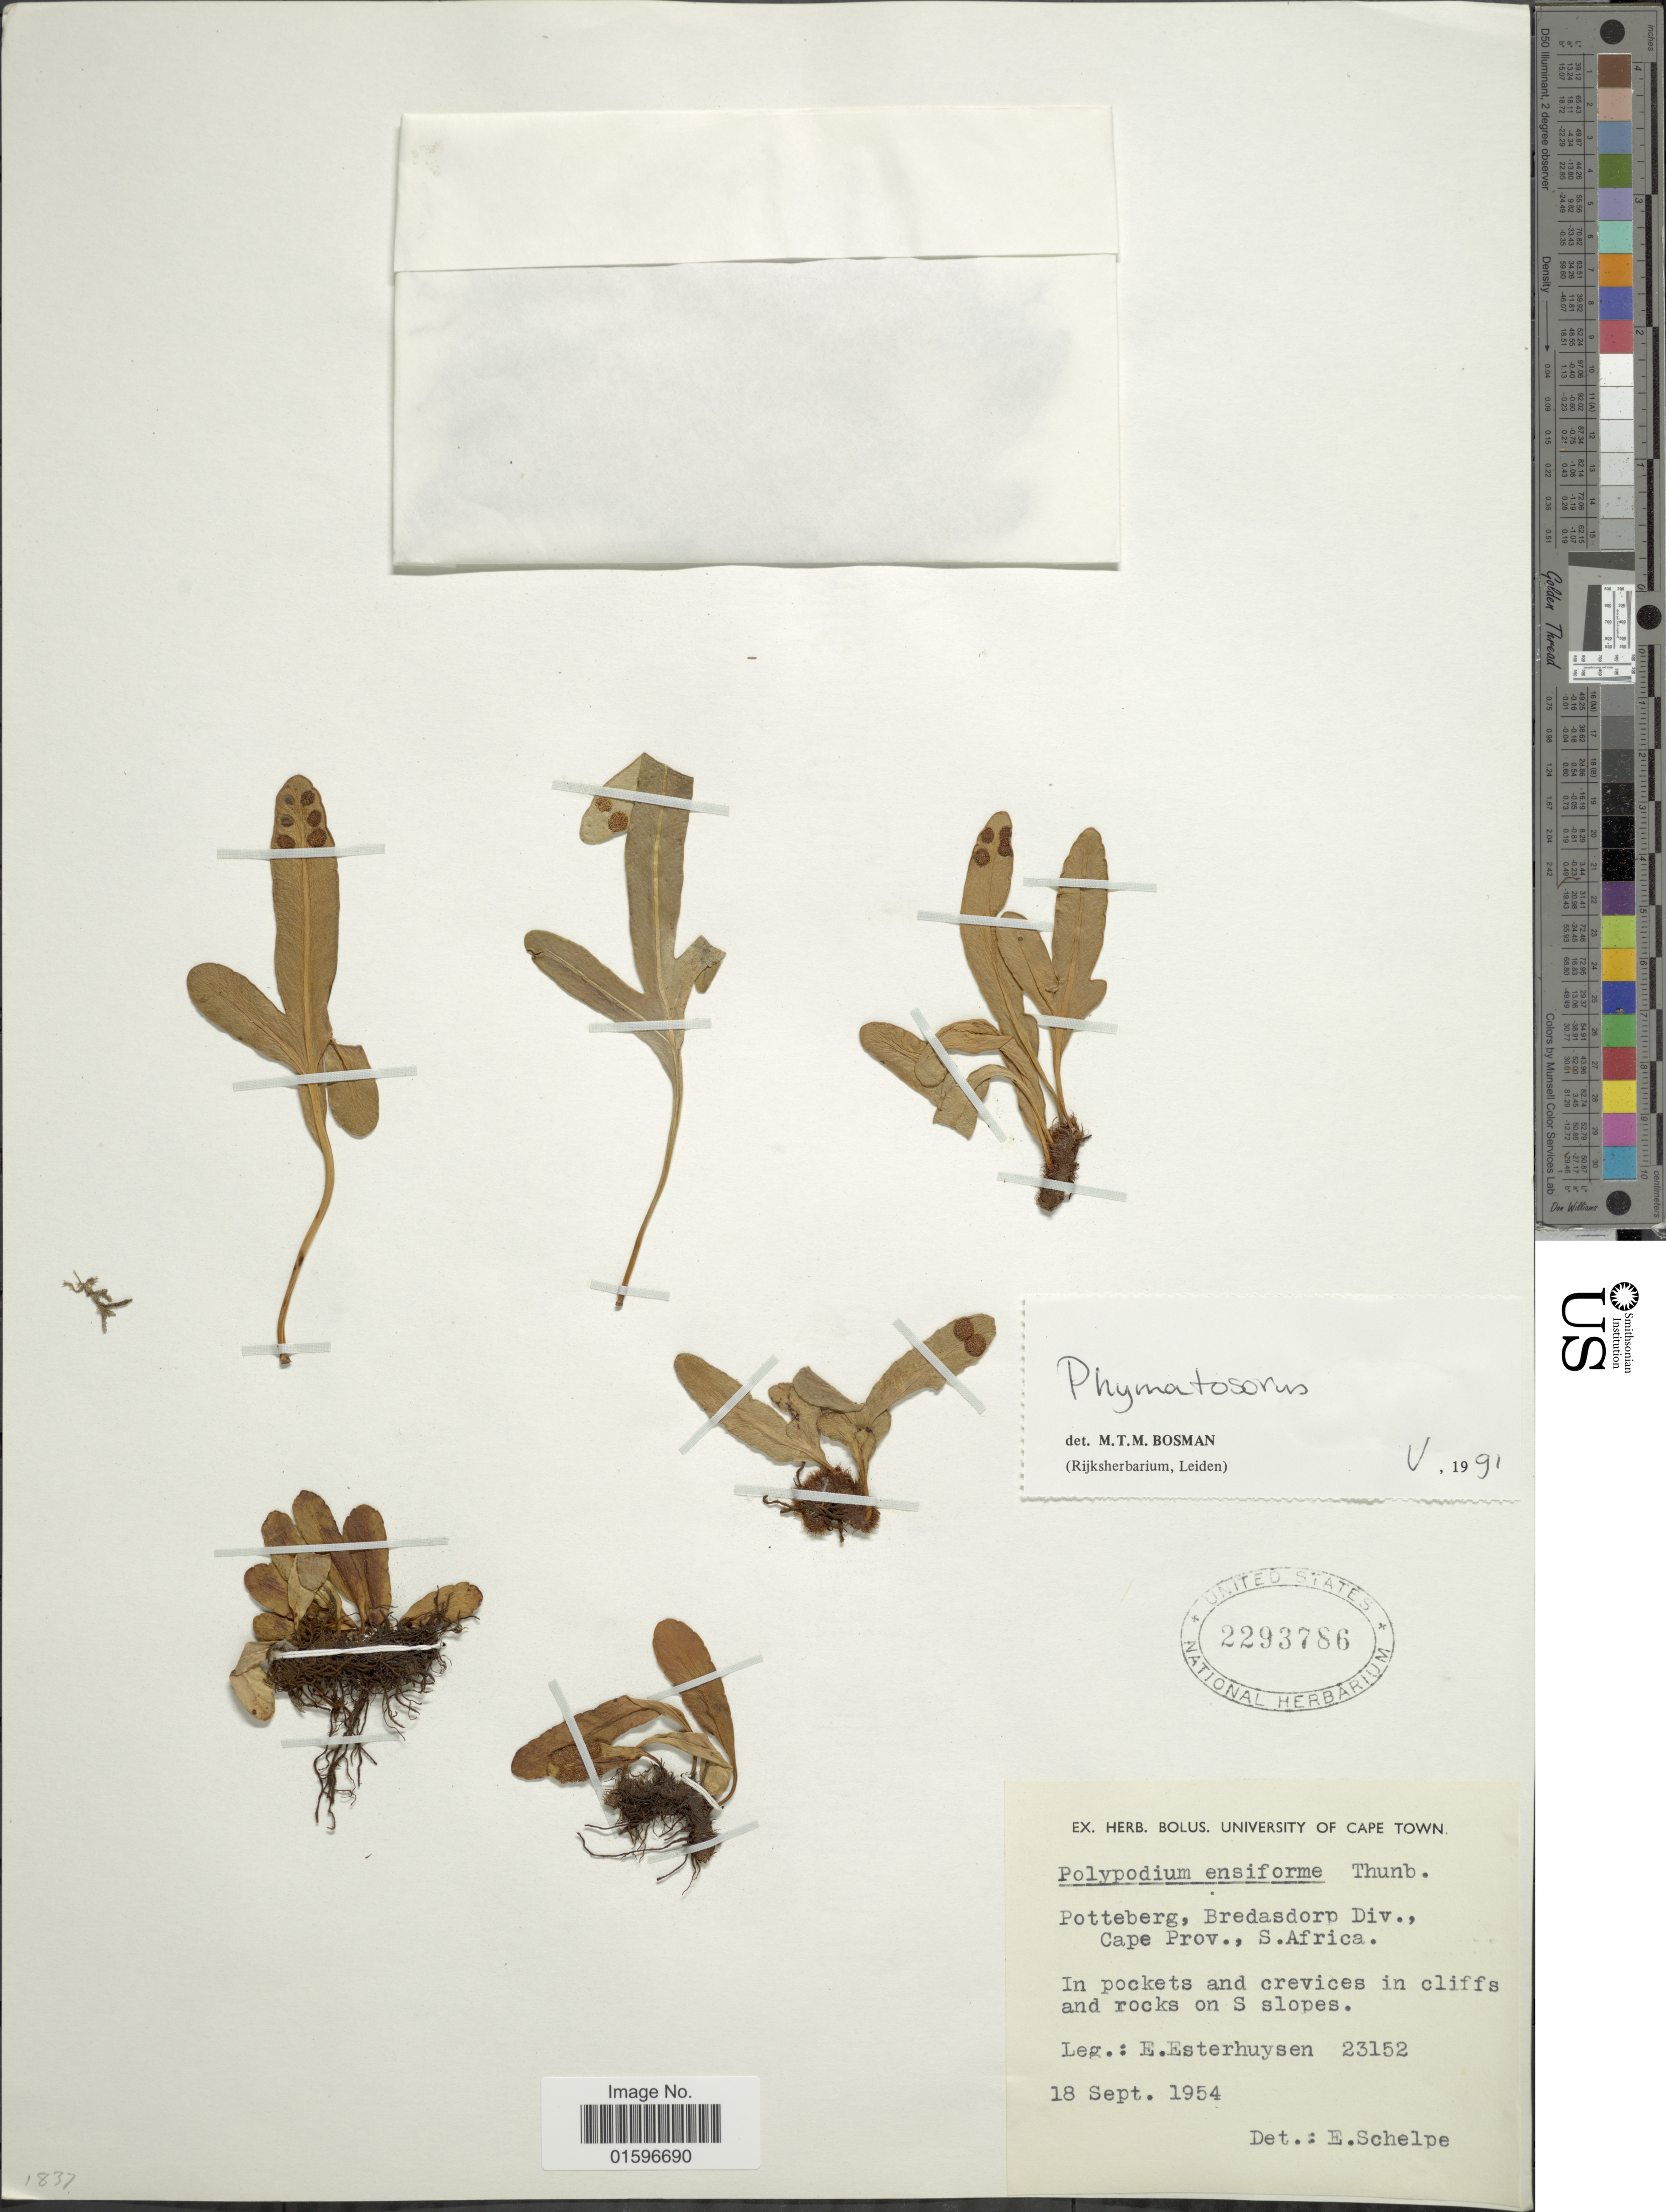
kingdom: Plantae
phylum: Tracheophyta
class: Polypodiopsida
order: Polypodiales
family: Polypodiaceae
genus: Polypodium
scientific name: Polypodium ensiforme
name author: Thunb.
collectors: E. E. Esterhuysen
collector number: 23152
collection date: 1954-09-18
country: South Africa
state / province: Western Cape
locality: Potteberg, Bredasdorp DIv., Cape Prov., S. Africa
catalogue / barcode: US 2293786